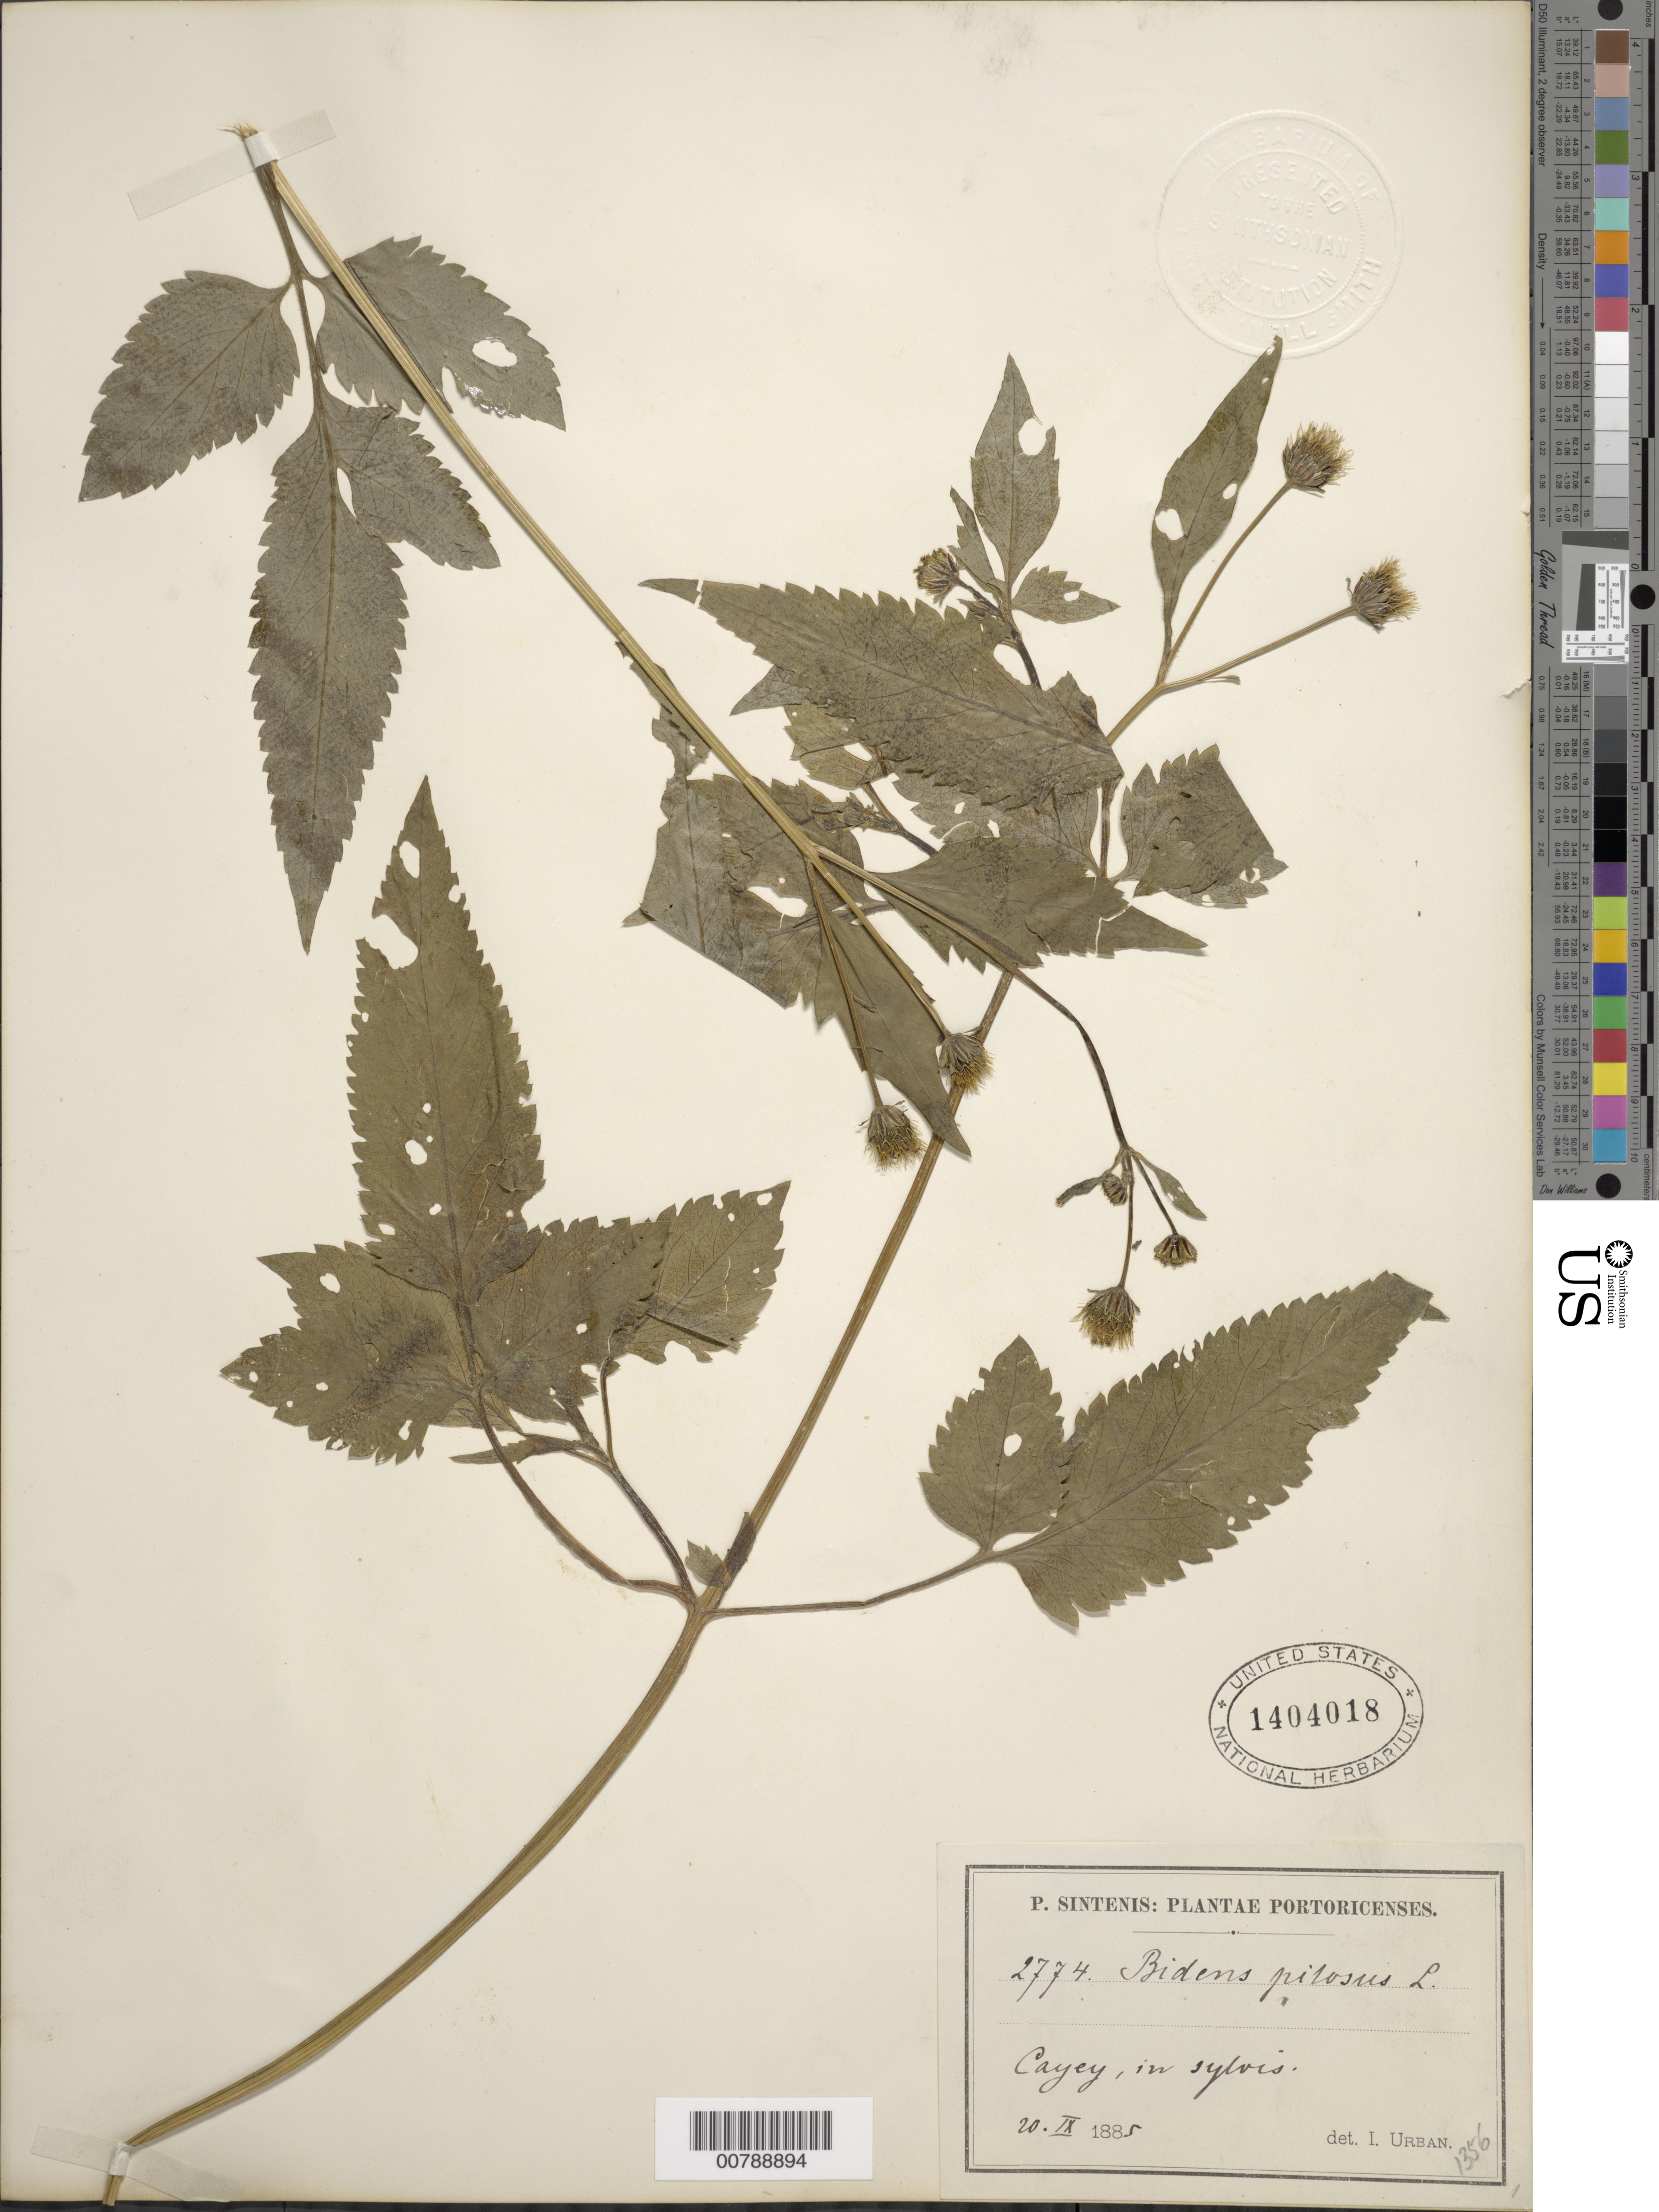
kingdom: Plantae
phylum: Tracheophyta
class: Magnoliopsida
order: Asterales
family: Asteraceae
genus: Bidens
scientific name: Bidens pilosa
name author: L.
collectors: P. Sintenis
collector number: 2774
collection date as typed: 20 Sep 1885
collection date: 1885-09-20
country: Puerto Rico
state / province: Cayey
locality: Cayey, in sylvis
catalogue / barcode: US 1404018